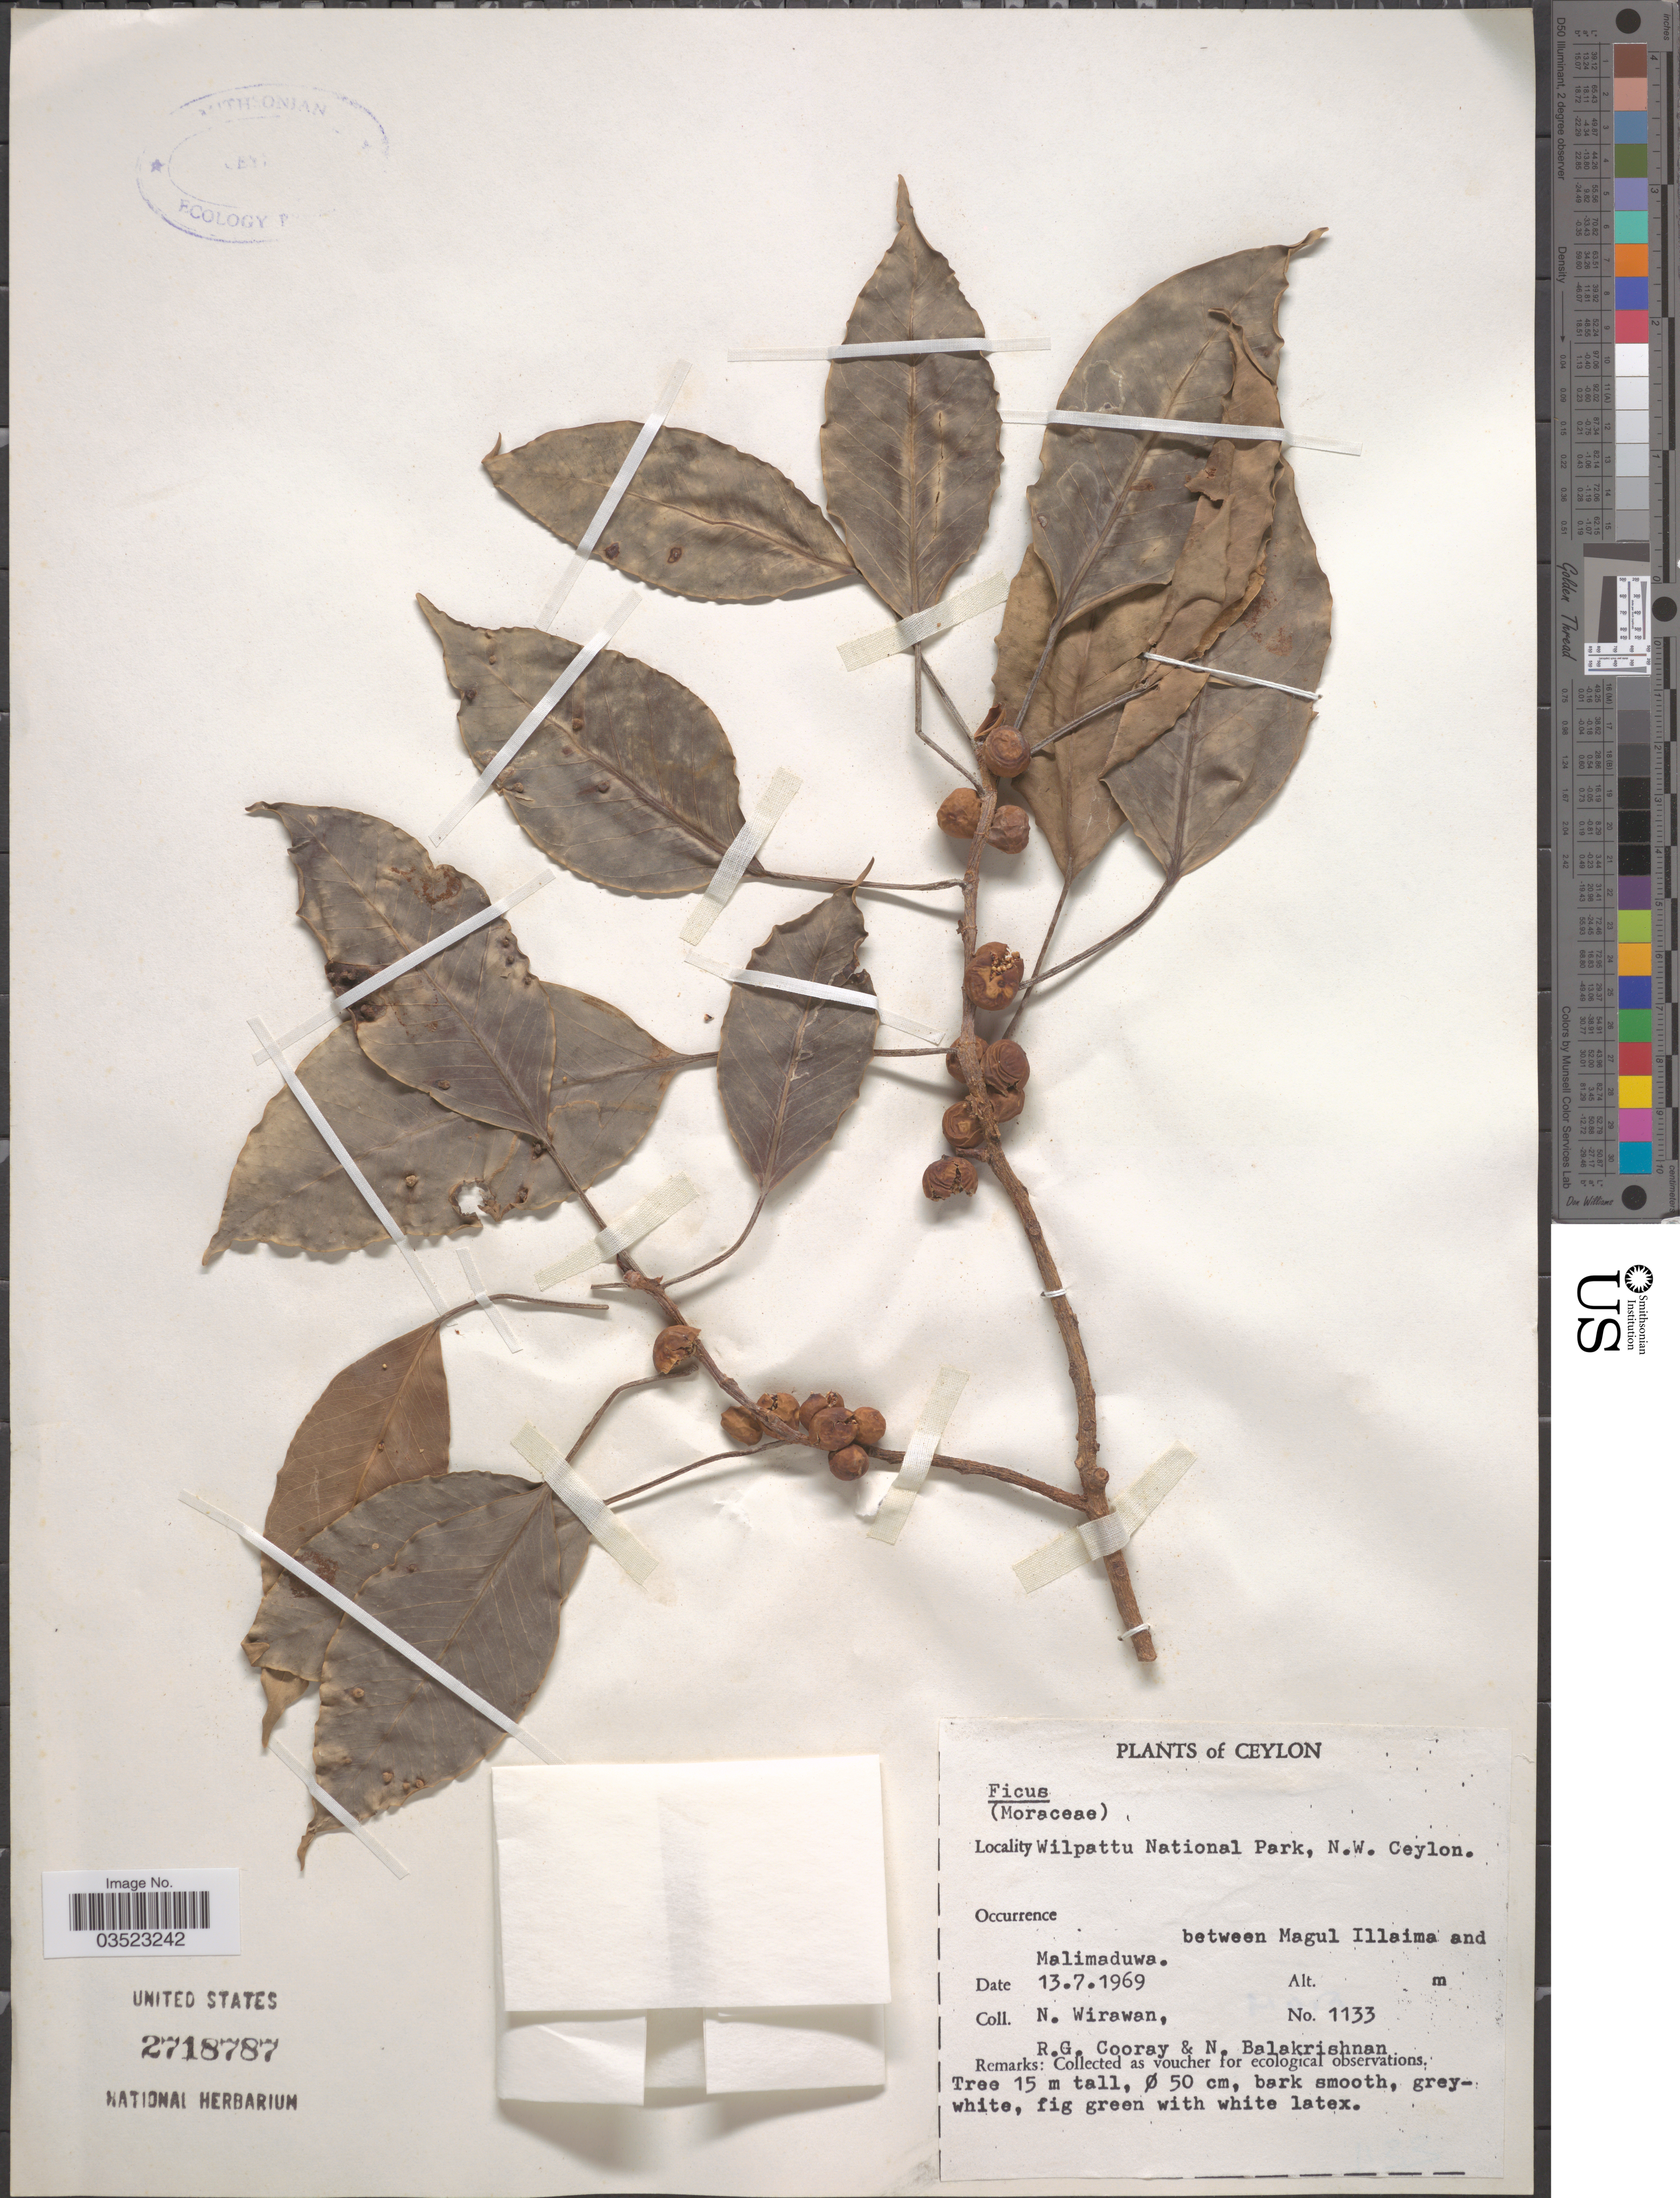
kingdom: Plantae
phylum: Tracheophyta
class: Magnoliopsida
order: Rosales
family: Moraceae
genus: Ficus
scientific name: Ficus sp.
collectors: N. Wirawan, R. Cooray & N. Balakrishnan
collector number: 1133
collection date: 1969-07-13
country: Sri Lanka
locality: Ceylon. Wilpattu National Park, N.W. Ceylon. Between Magul Illaima and Malimaduwa.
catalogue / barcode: US 2718787